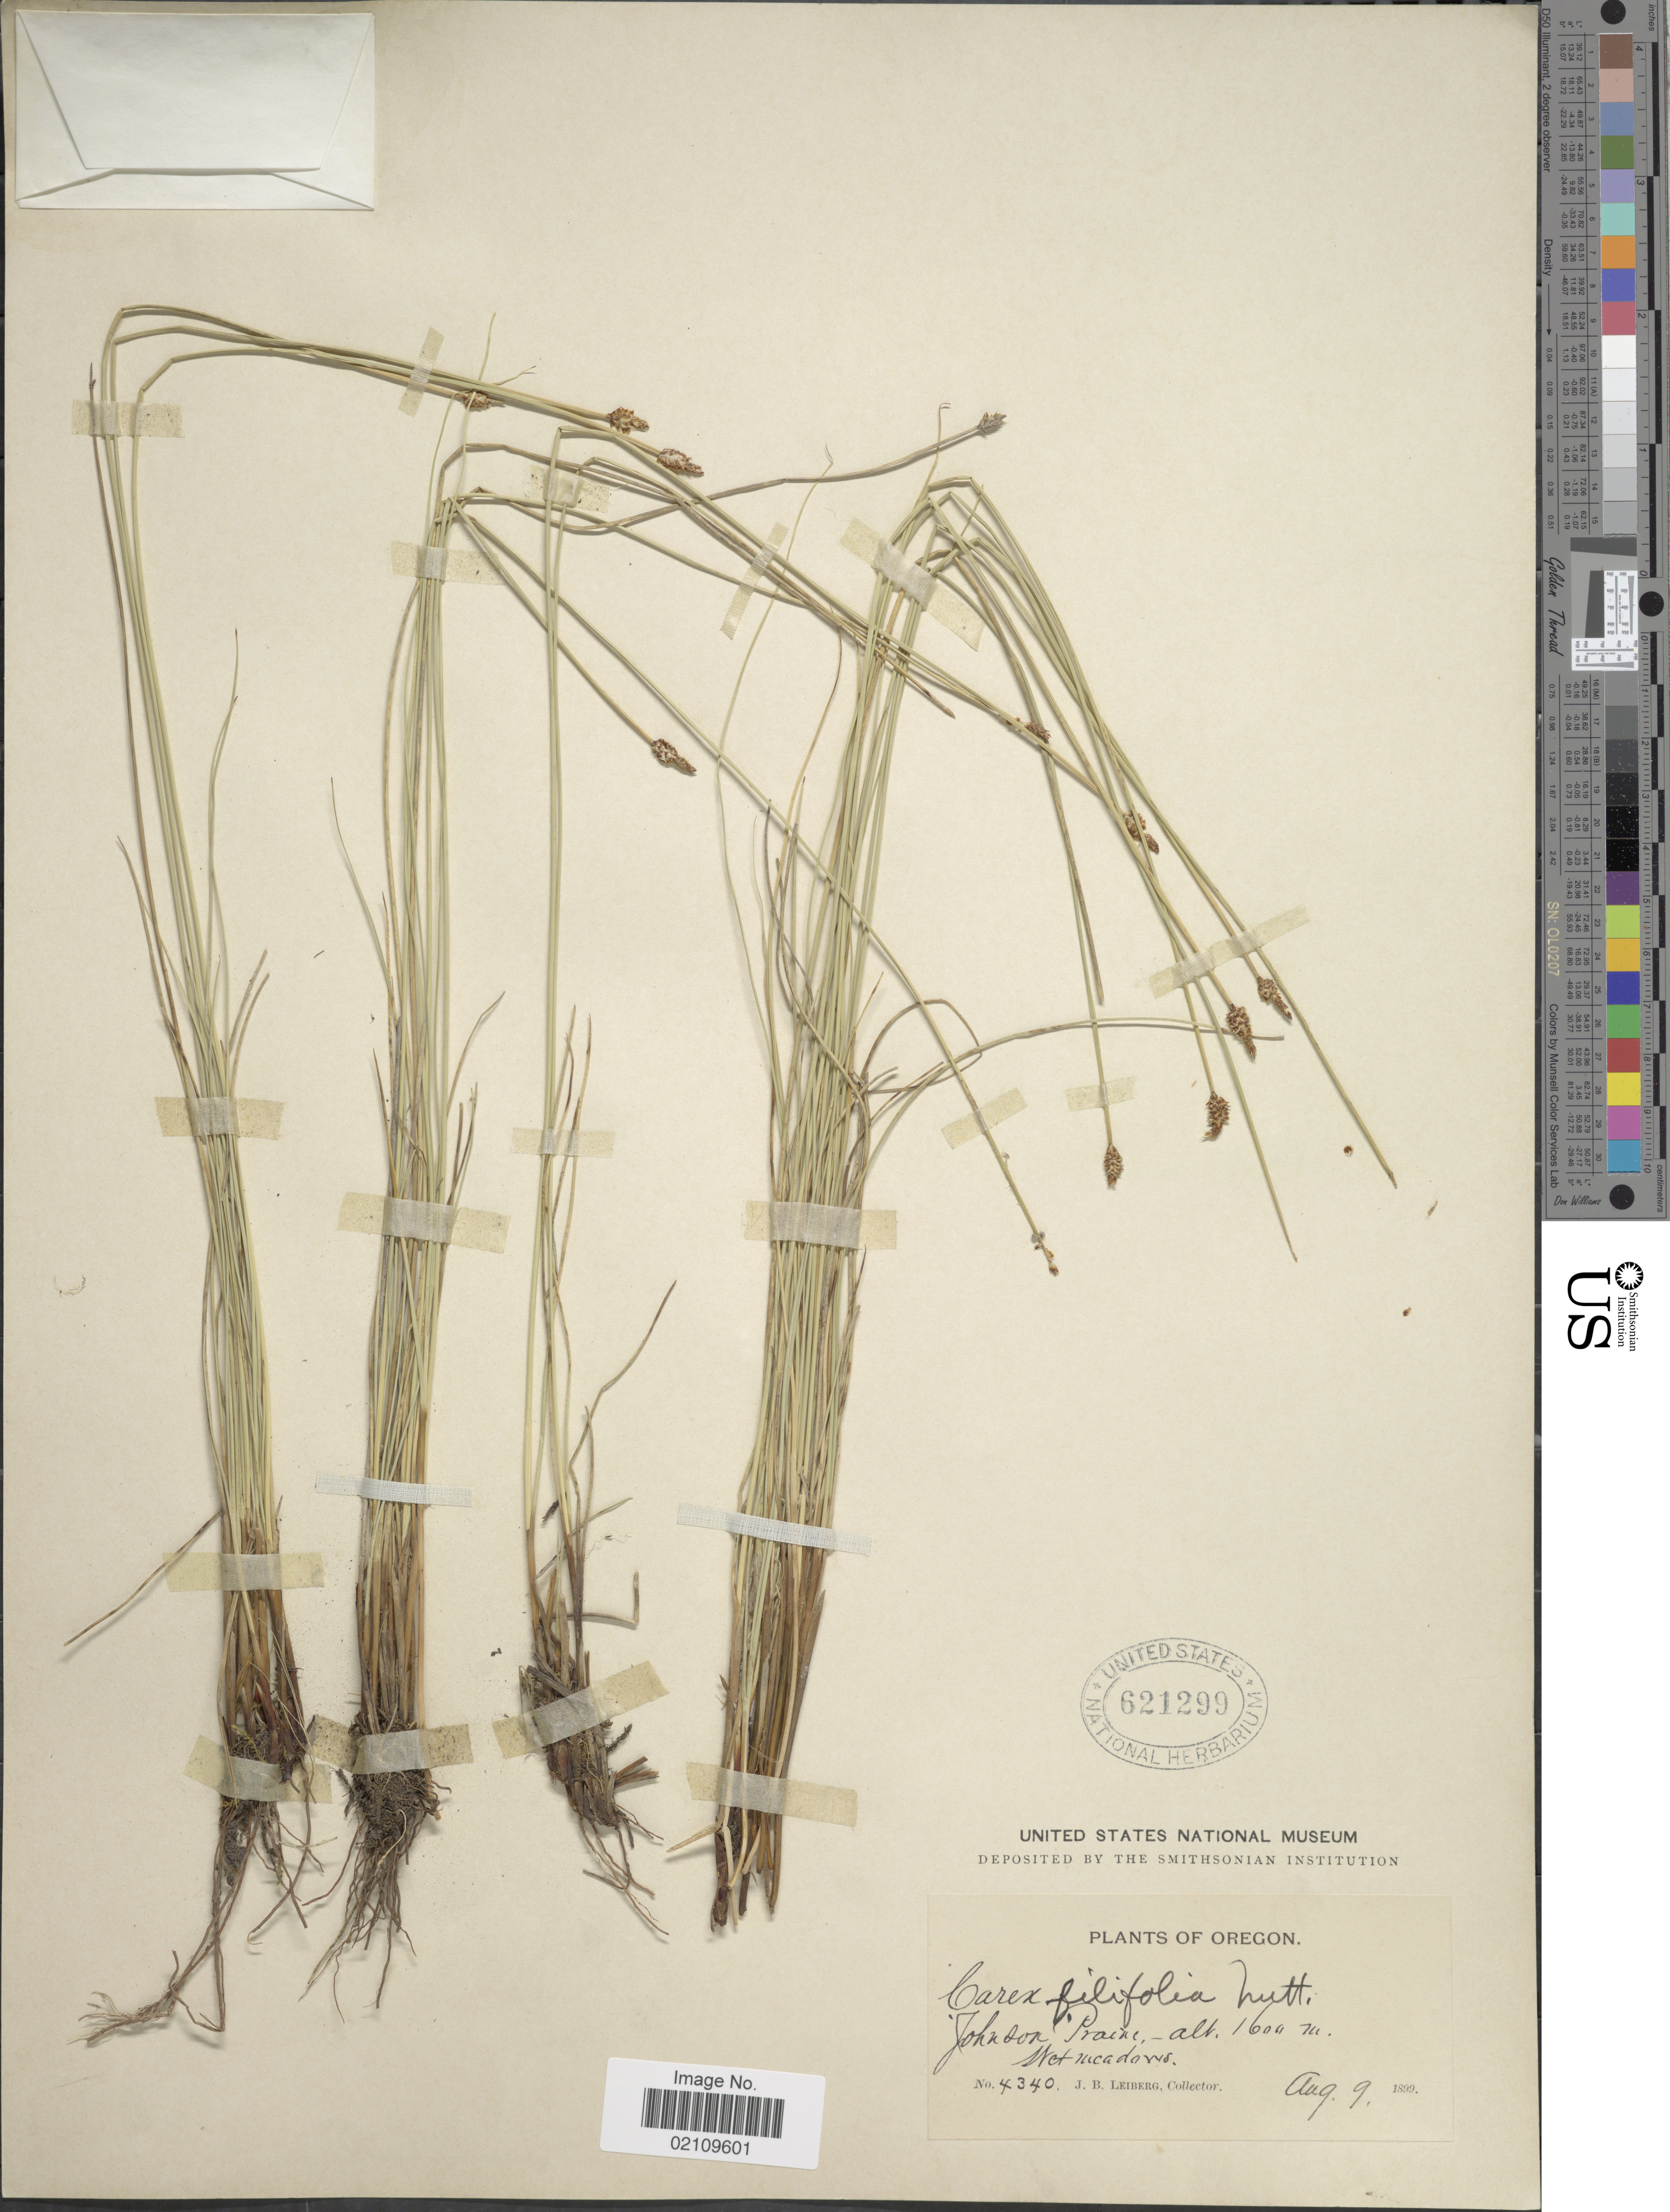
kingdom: Plantae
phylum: Tracheophyta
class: Liliopsida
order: Poales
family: Cyperaceae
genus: Carex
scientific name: Carex filifolia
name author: Nutt.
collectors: J. B. Leiberg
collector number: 4340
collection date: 1899-08-09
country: United States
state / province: Oregon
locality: Johnson Prairie, Wet meadows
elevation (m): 1600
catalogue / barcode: US 621299